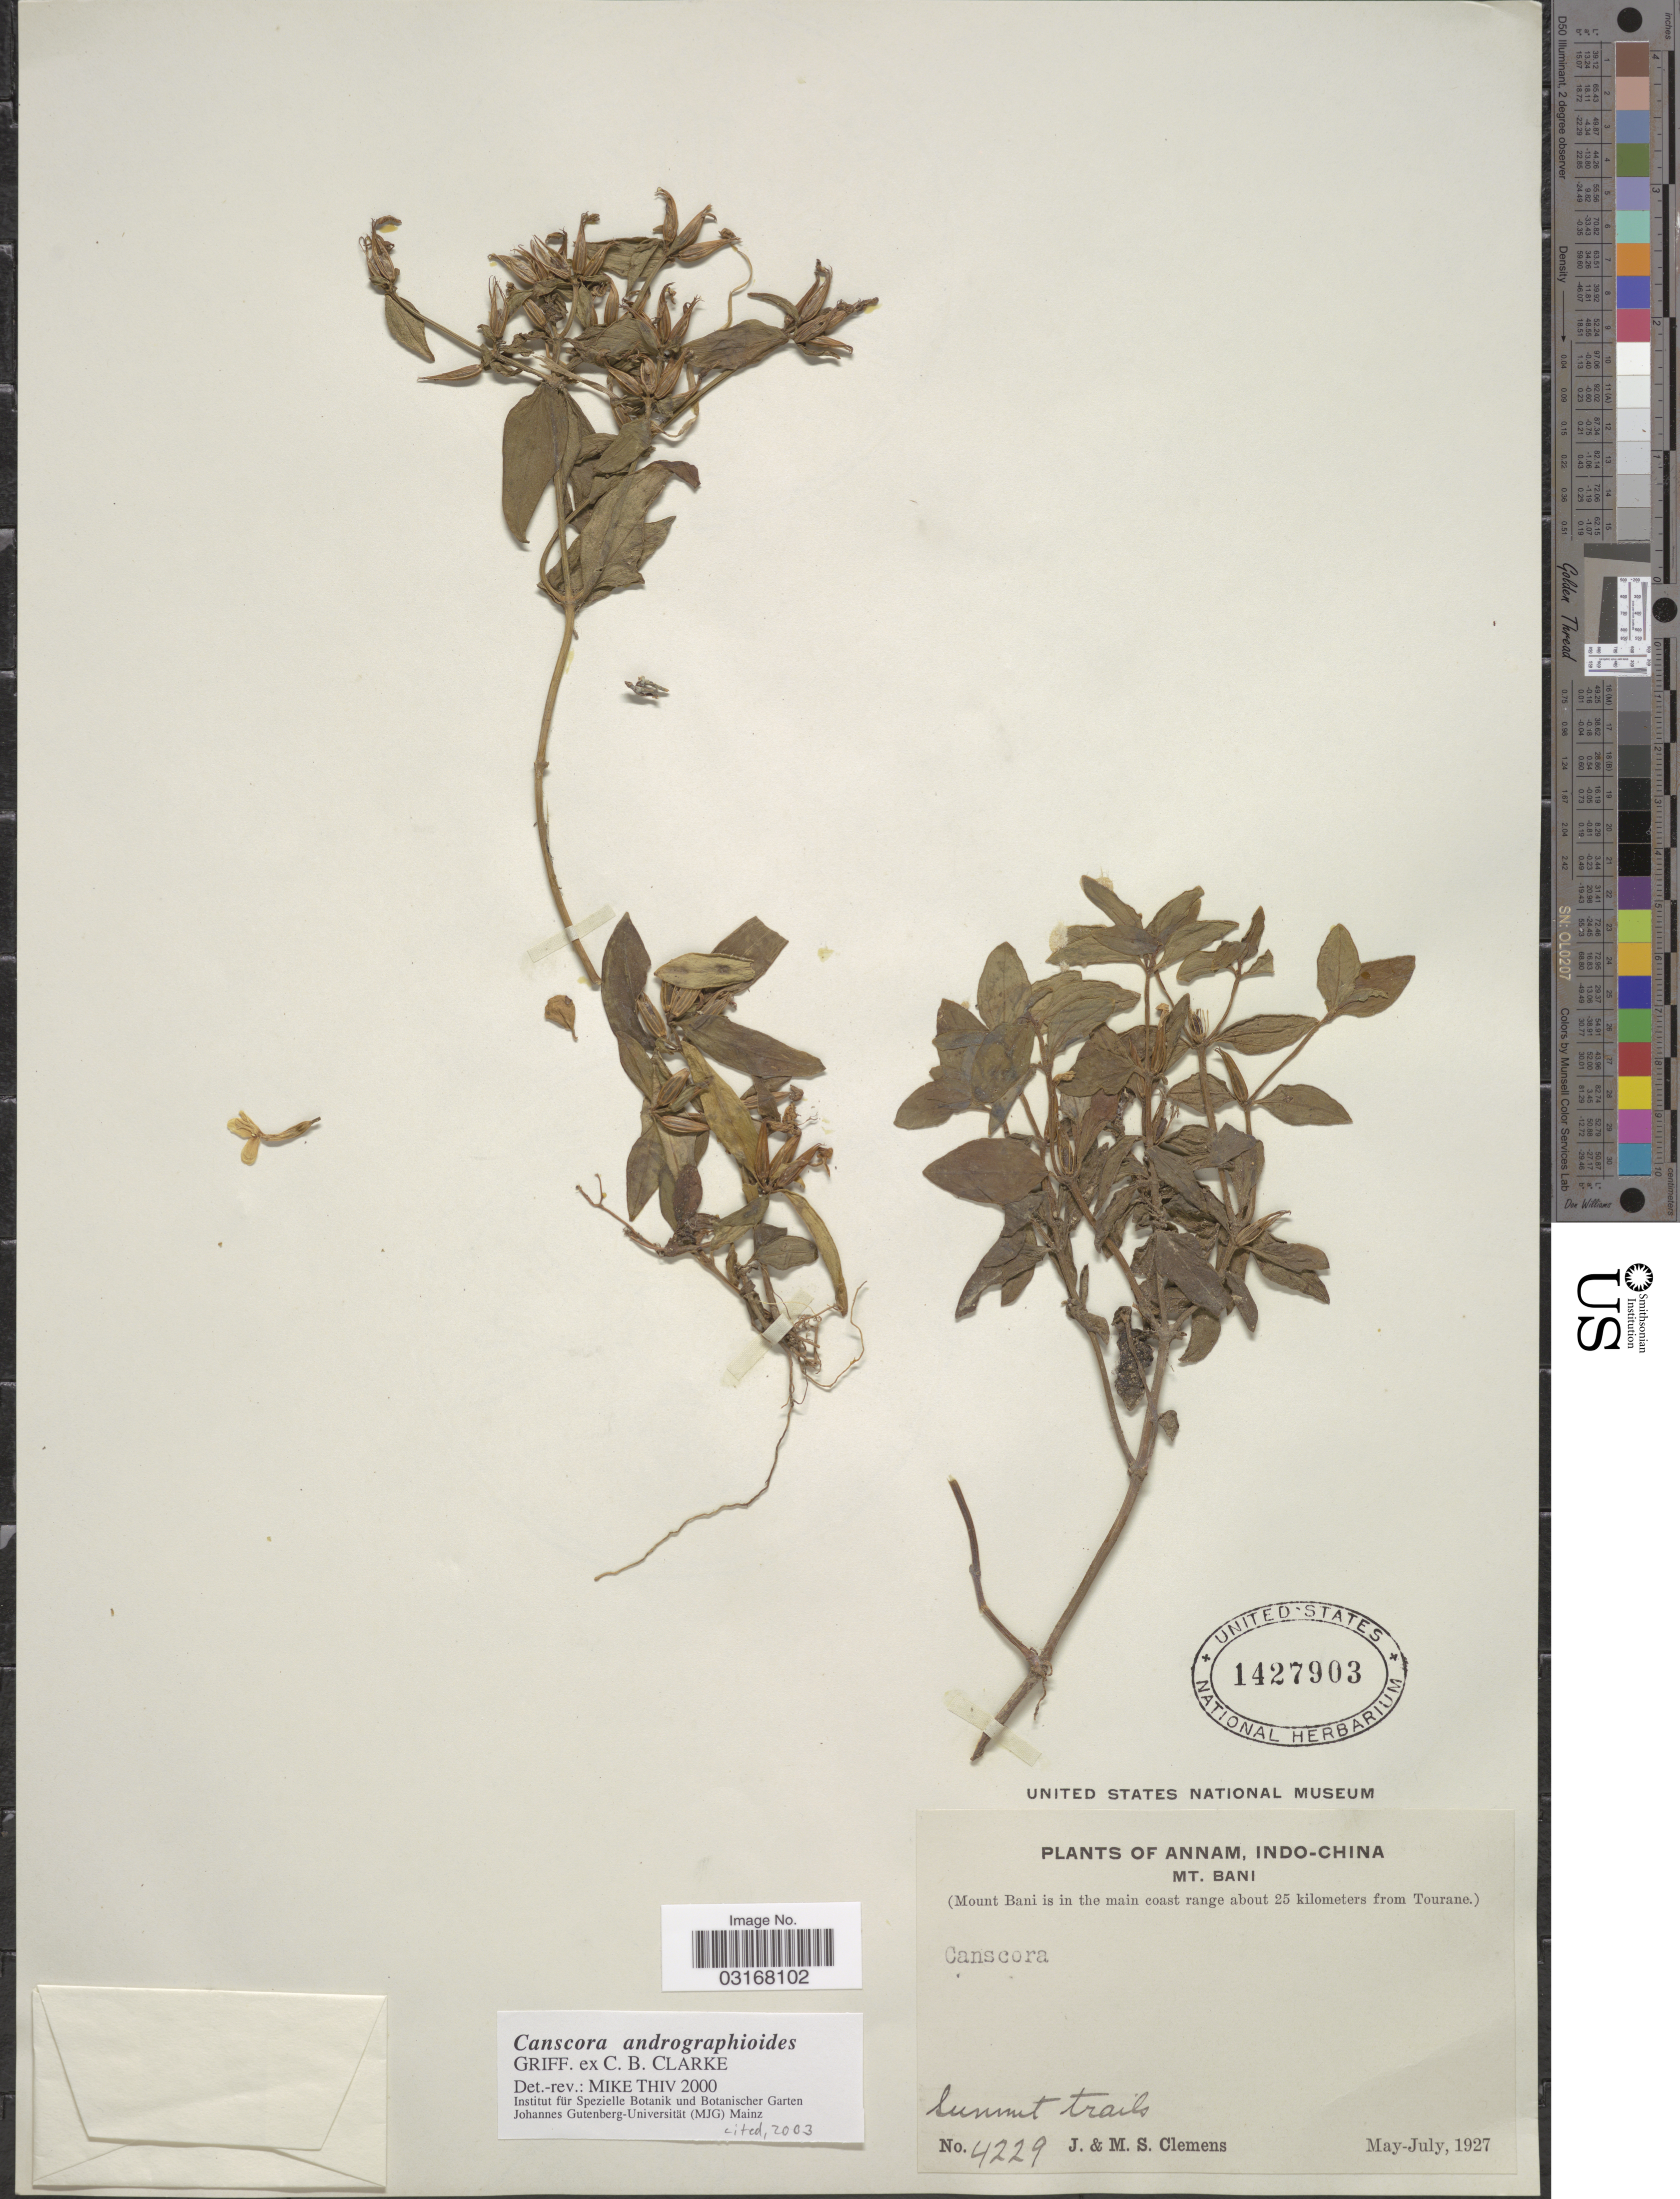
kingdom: Plantae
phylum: Tracheophyta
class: Magnoliopsida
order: Gentianales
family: Gentianaceae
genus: Canscora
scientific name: Canscora andrographioides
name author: Griff. ex C.B. Clarke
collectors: J. Clemens & M. S. Clemens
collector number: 4229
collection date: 1927-05/1927-07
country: Vietnam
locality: Annam, Indo-China. Mt. Bani. (Mount Bani is in the main coast range about 25 kilometers from Tourane). Summit trails.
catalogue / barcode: US 1427903